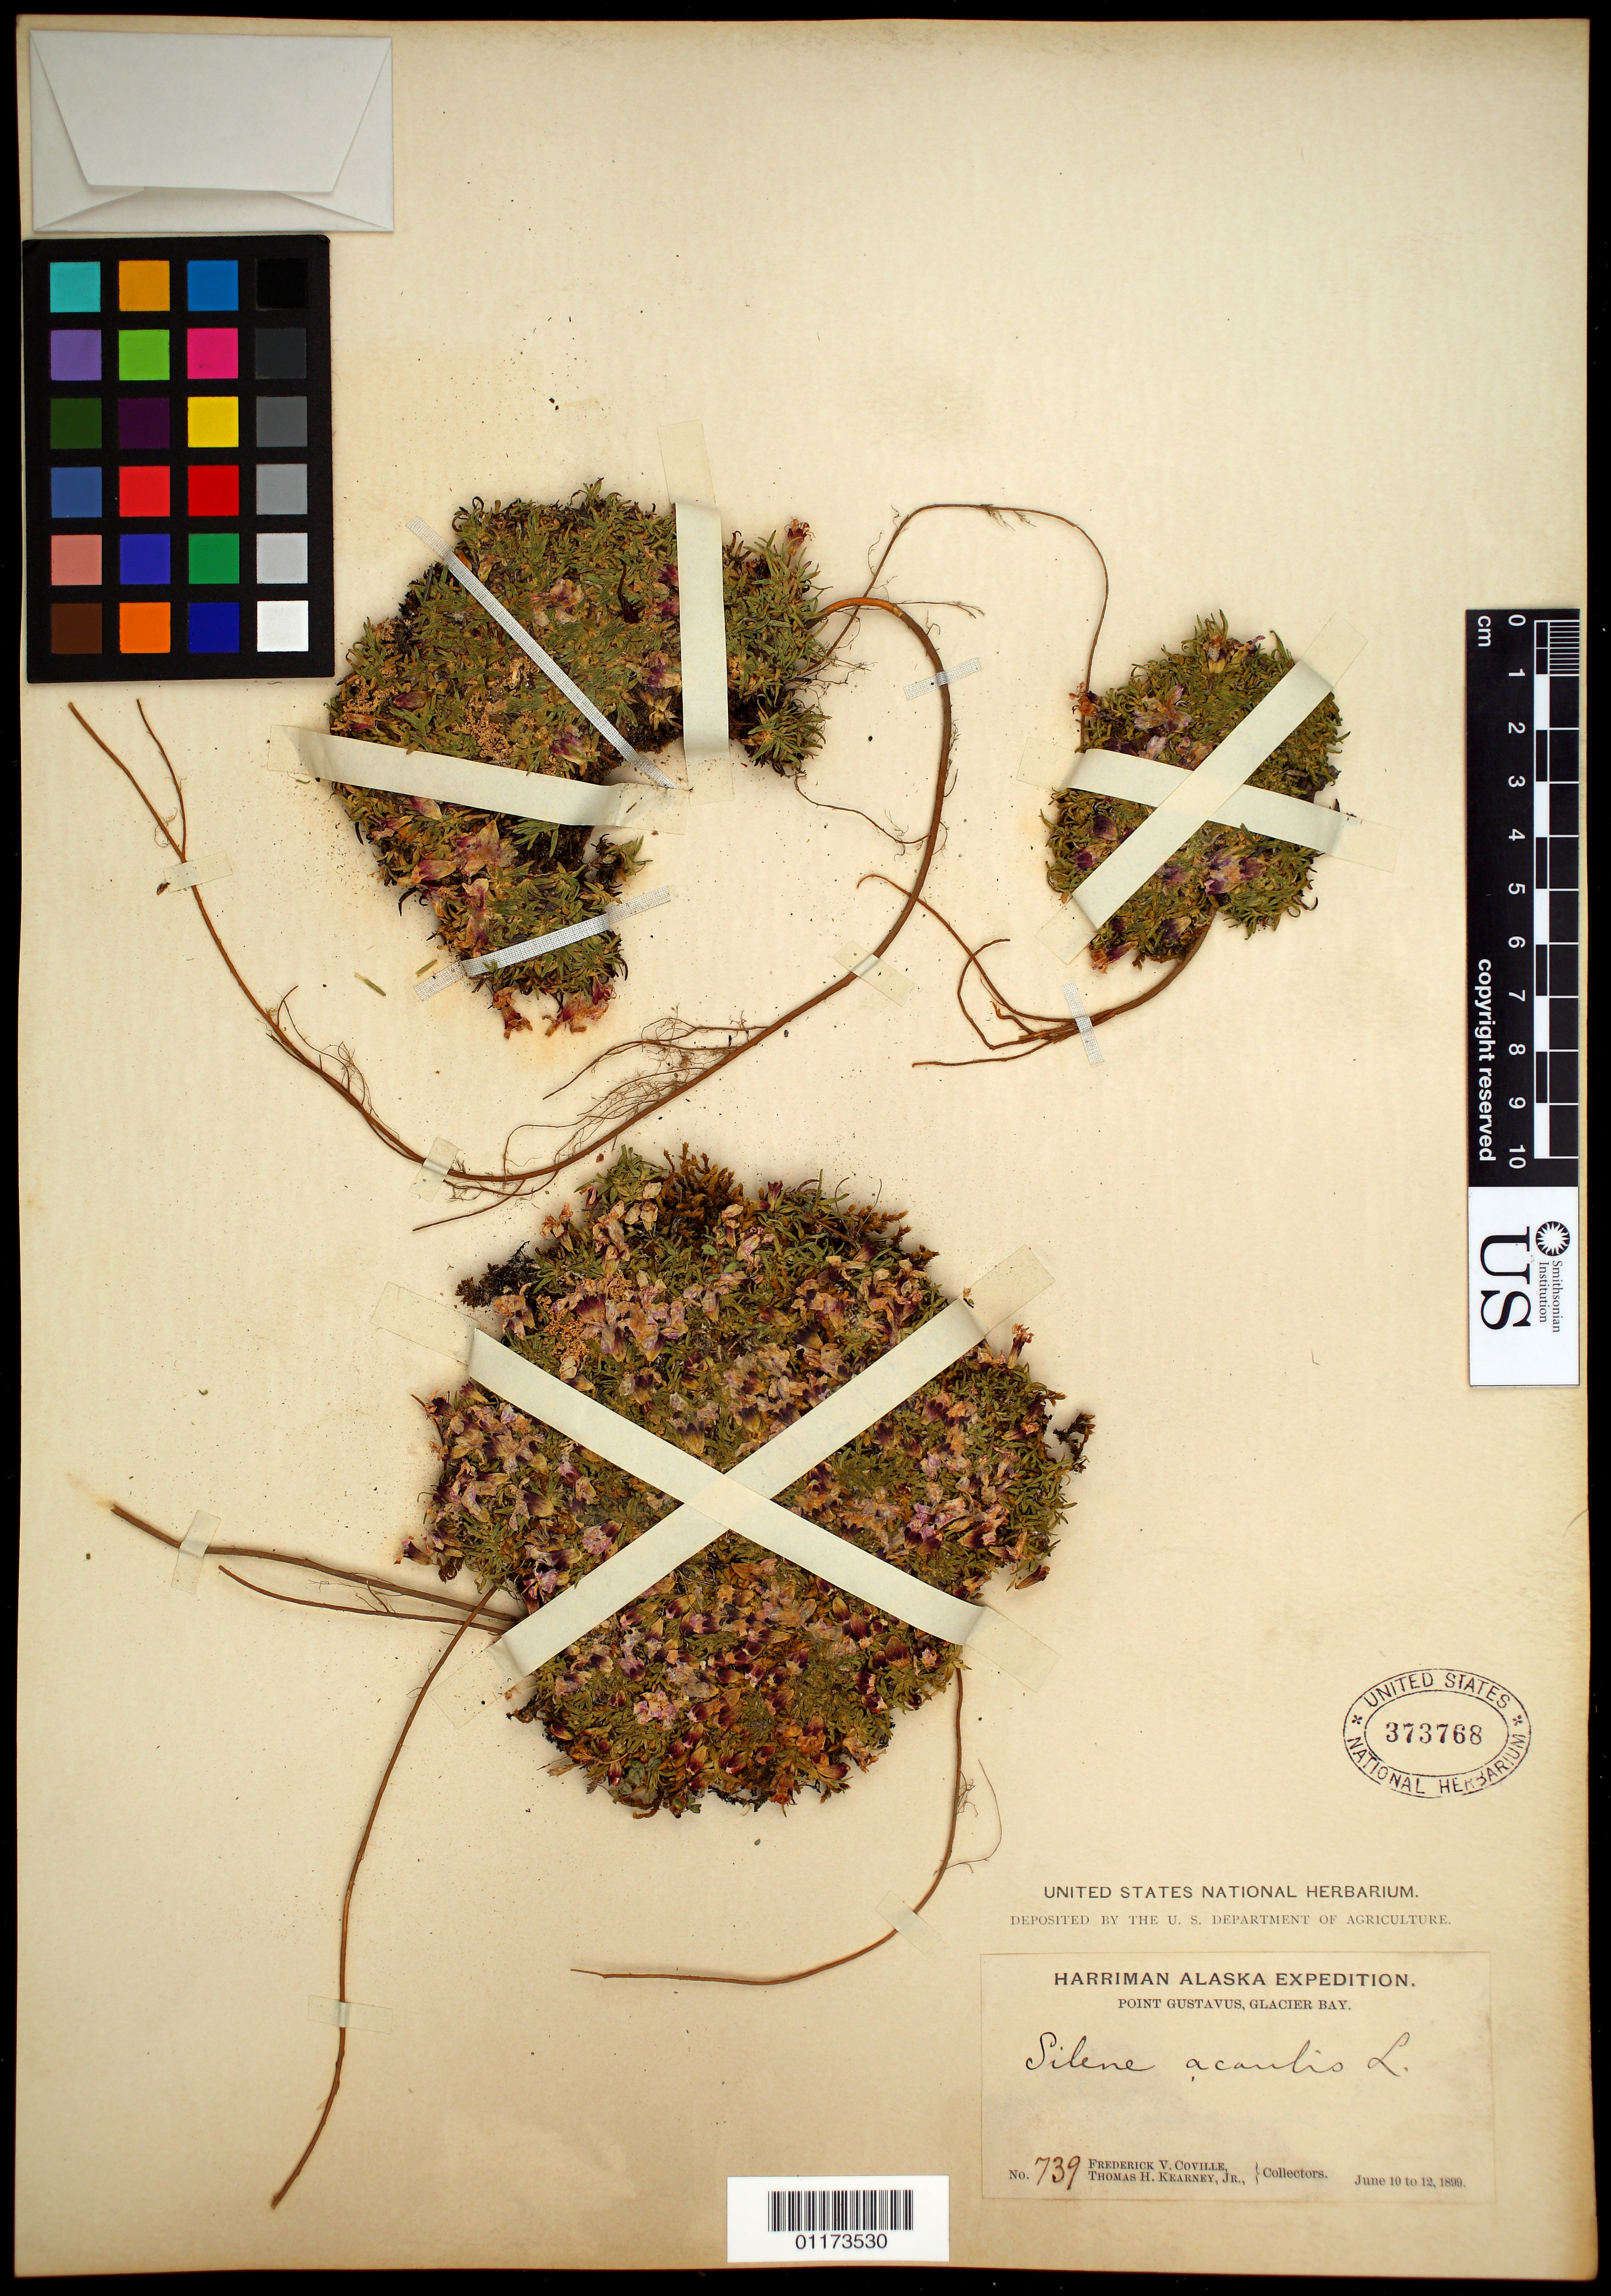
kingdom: Plantae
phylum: Tracheophyta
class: Magnoliopsida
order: Caryophyllales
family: Caryophyllaceae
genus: Silene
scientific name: Silene acaulis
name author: (L.) Jacq.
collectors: F. V. Coville & T. H. Kearney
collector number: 739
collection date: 1899-06-10/1899-06-12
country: United States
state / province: Alaska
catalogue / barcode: US 373768